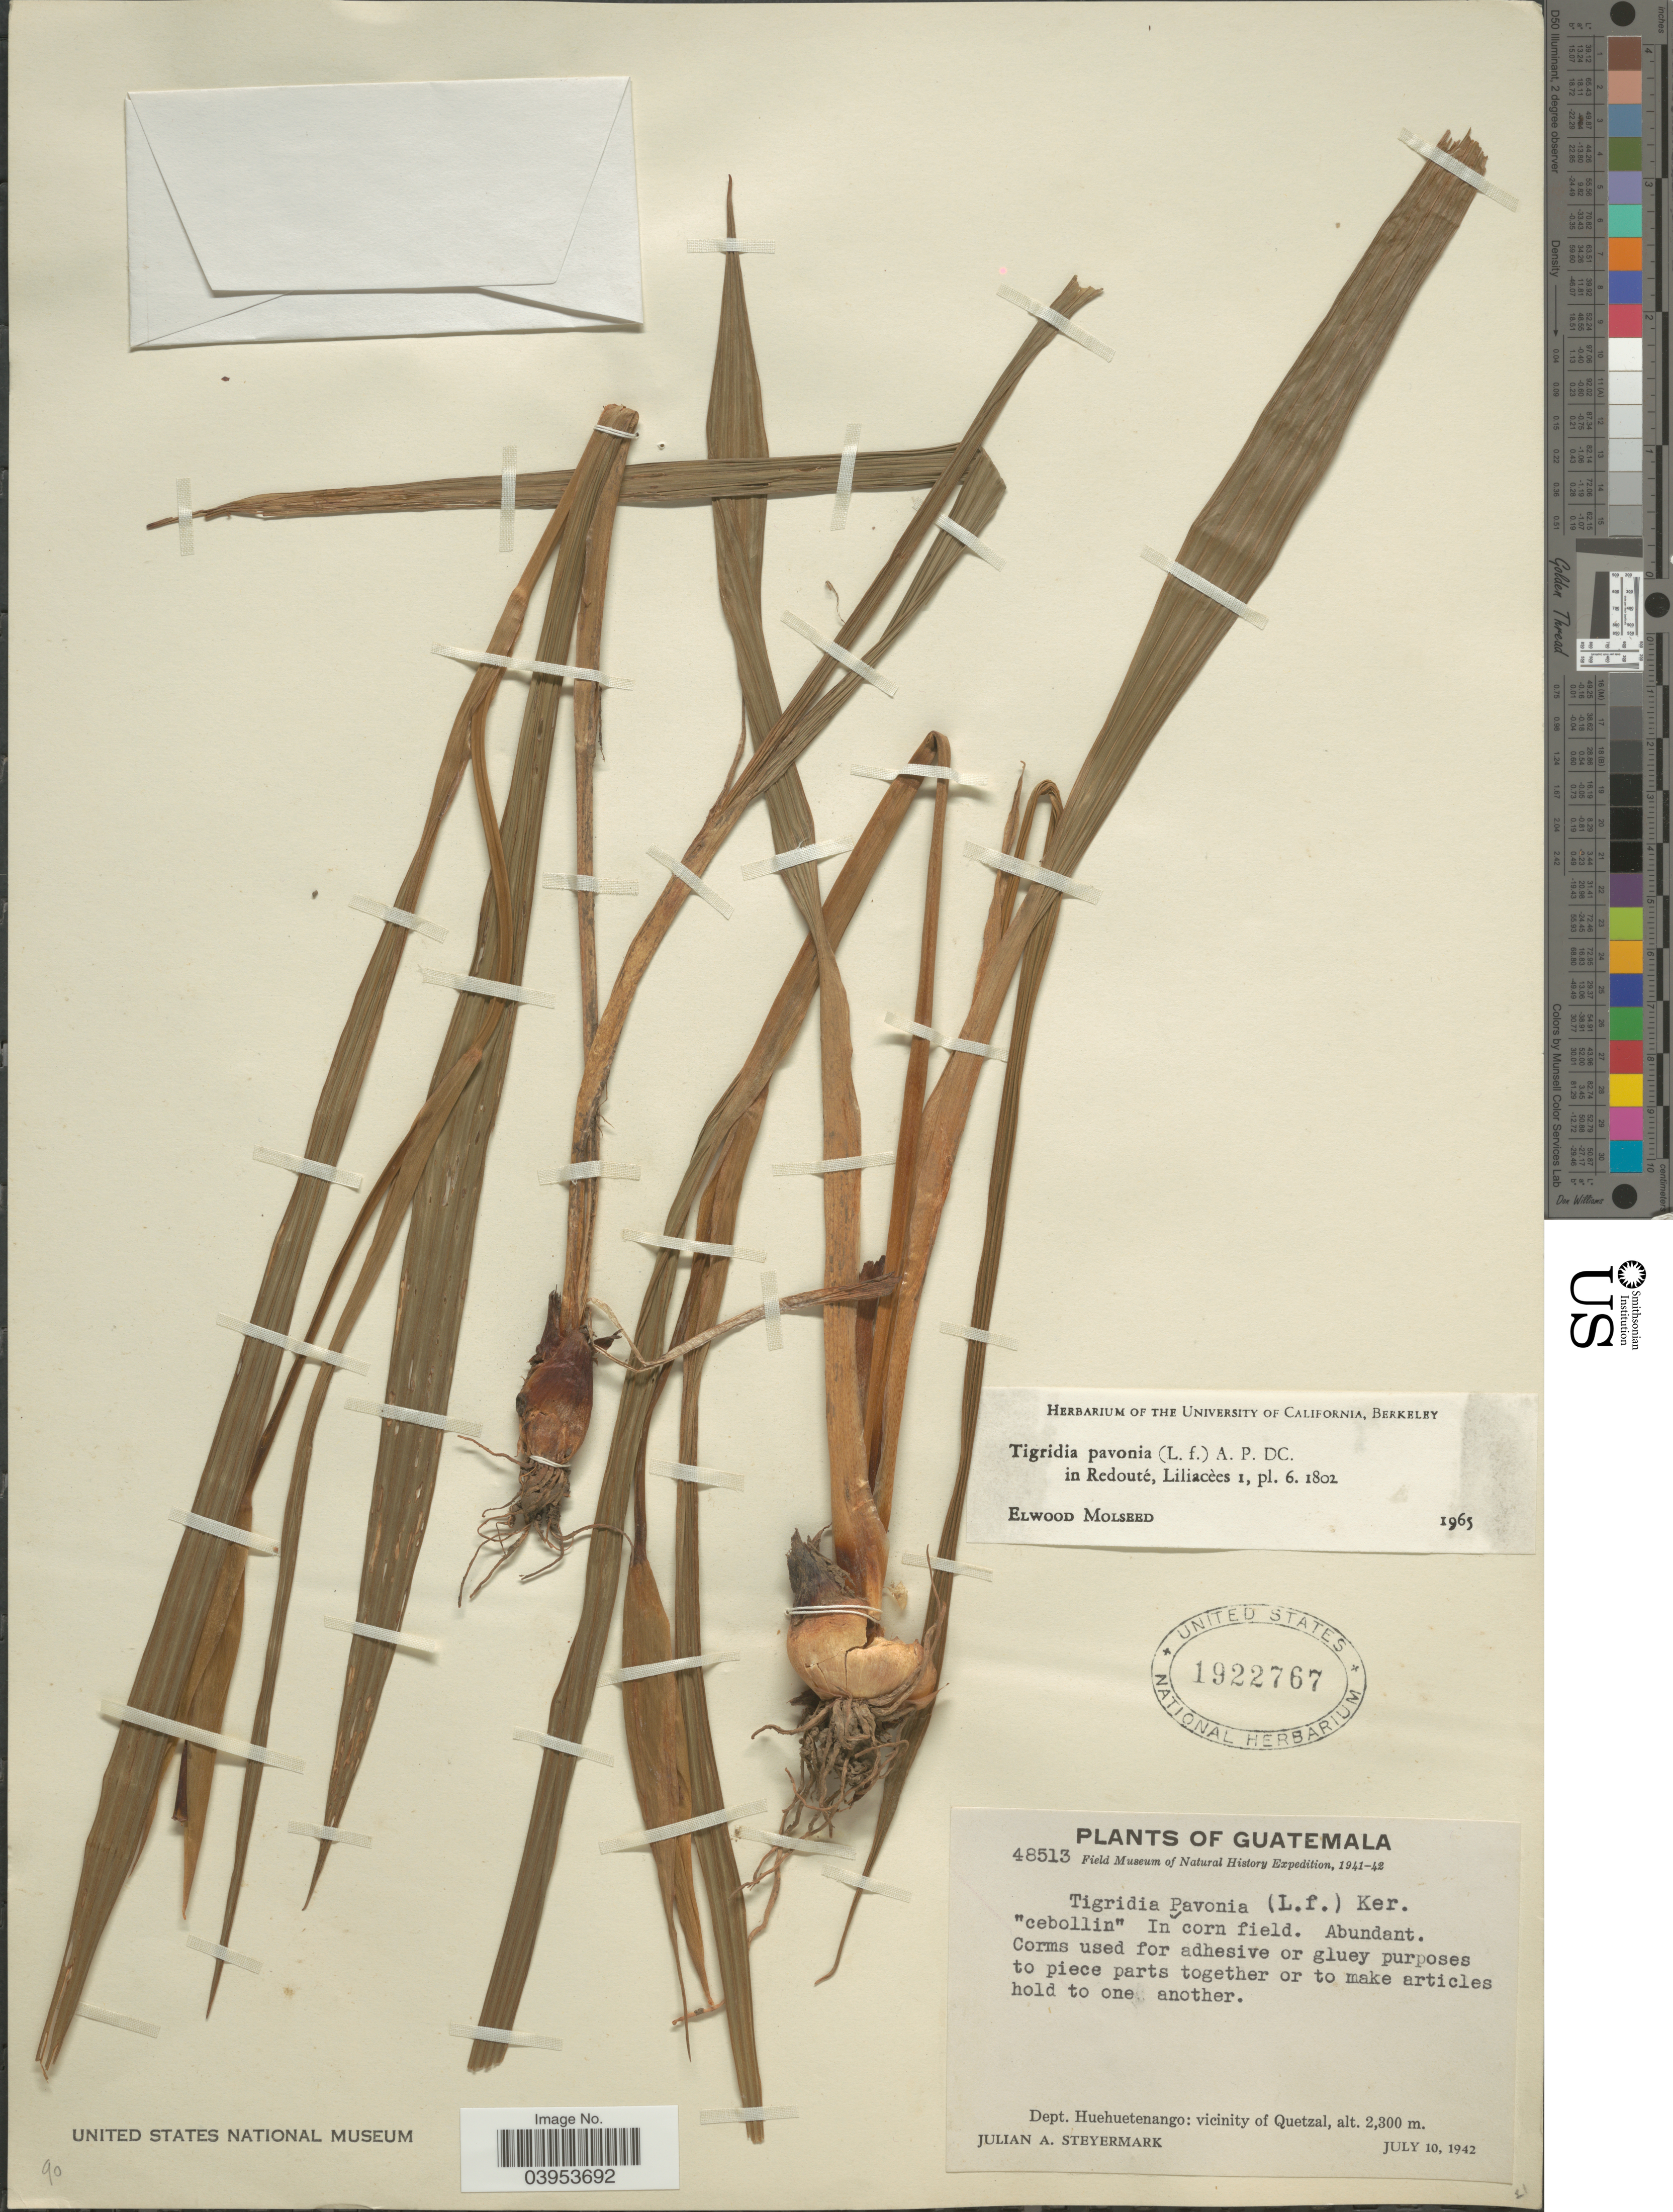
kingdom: Plantae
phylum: Tracheophyta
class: Liliopsida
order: Asparagales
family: Iridaceae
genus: Tigridia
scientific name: Tigridia pavonia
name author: (L. f.) DC.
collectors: J. Steyermark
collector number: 48513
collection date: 1942-07-10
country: Guatemala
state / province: Huehuetenango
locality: Dept. Huehuetenango: vicinity of Quetzal.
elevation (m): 2300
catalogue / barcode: US 1922767